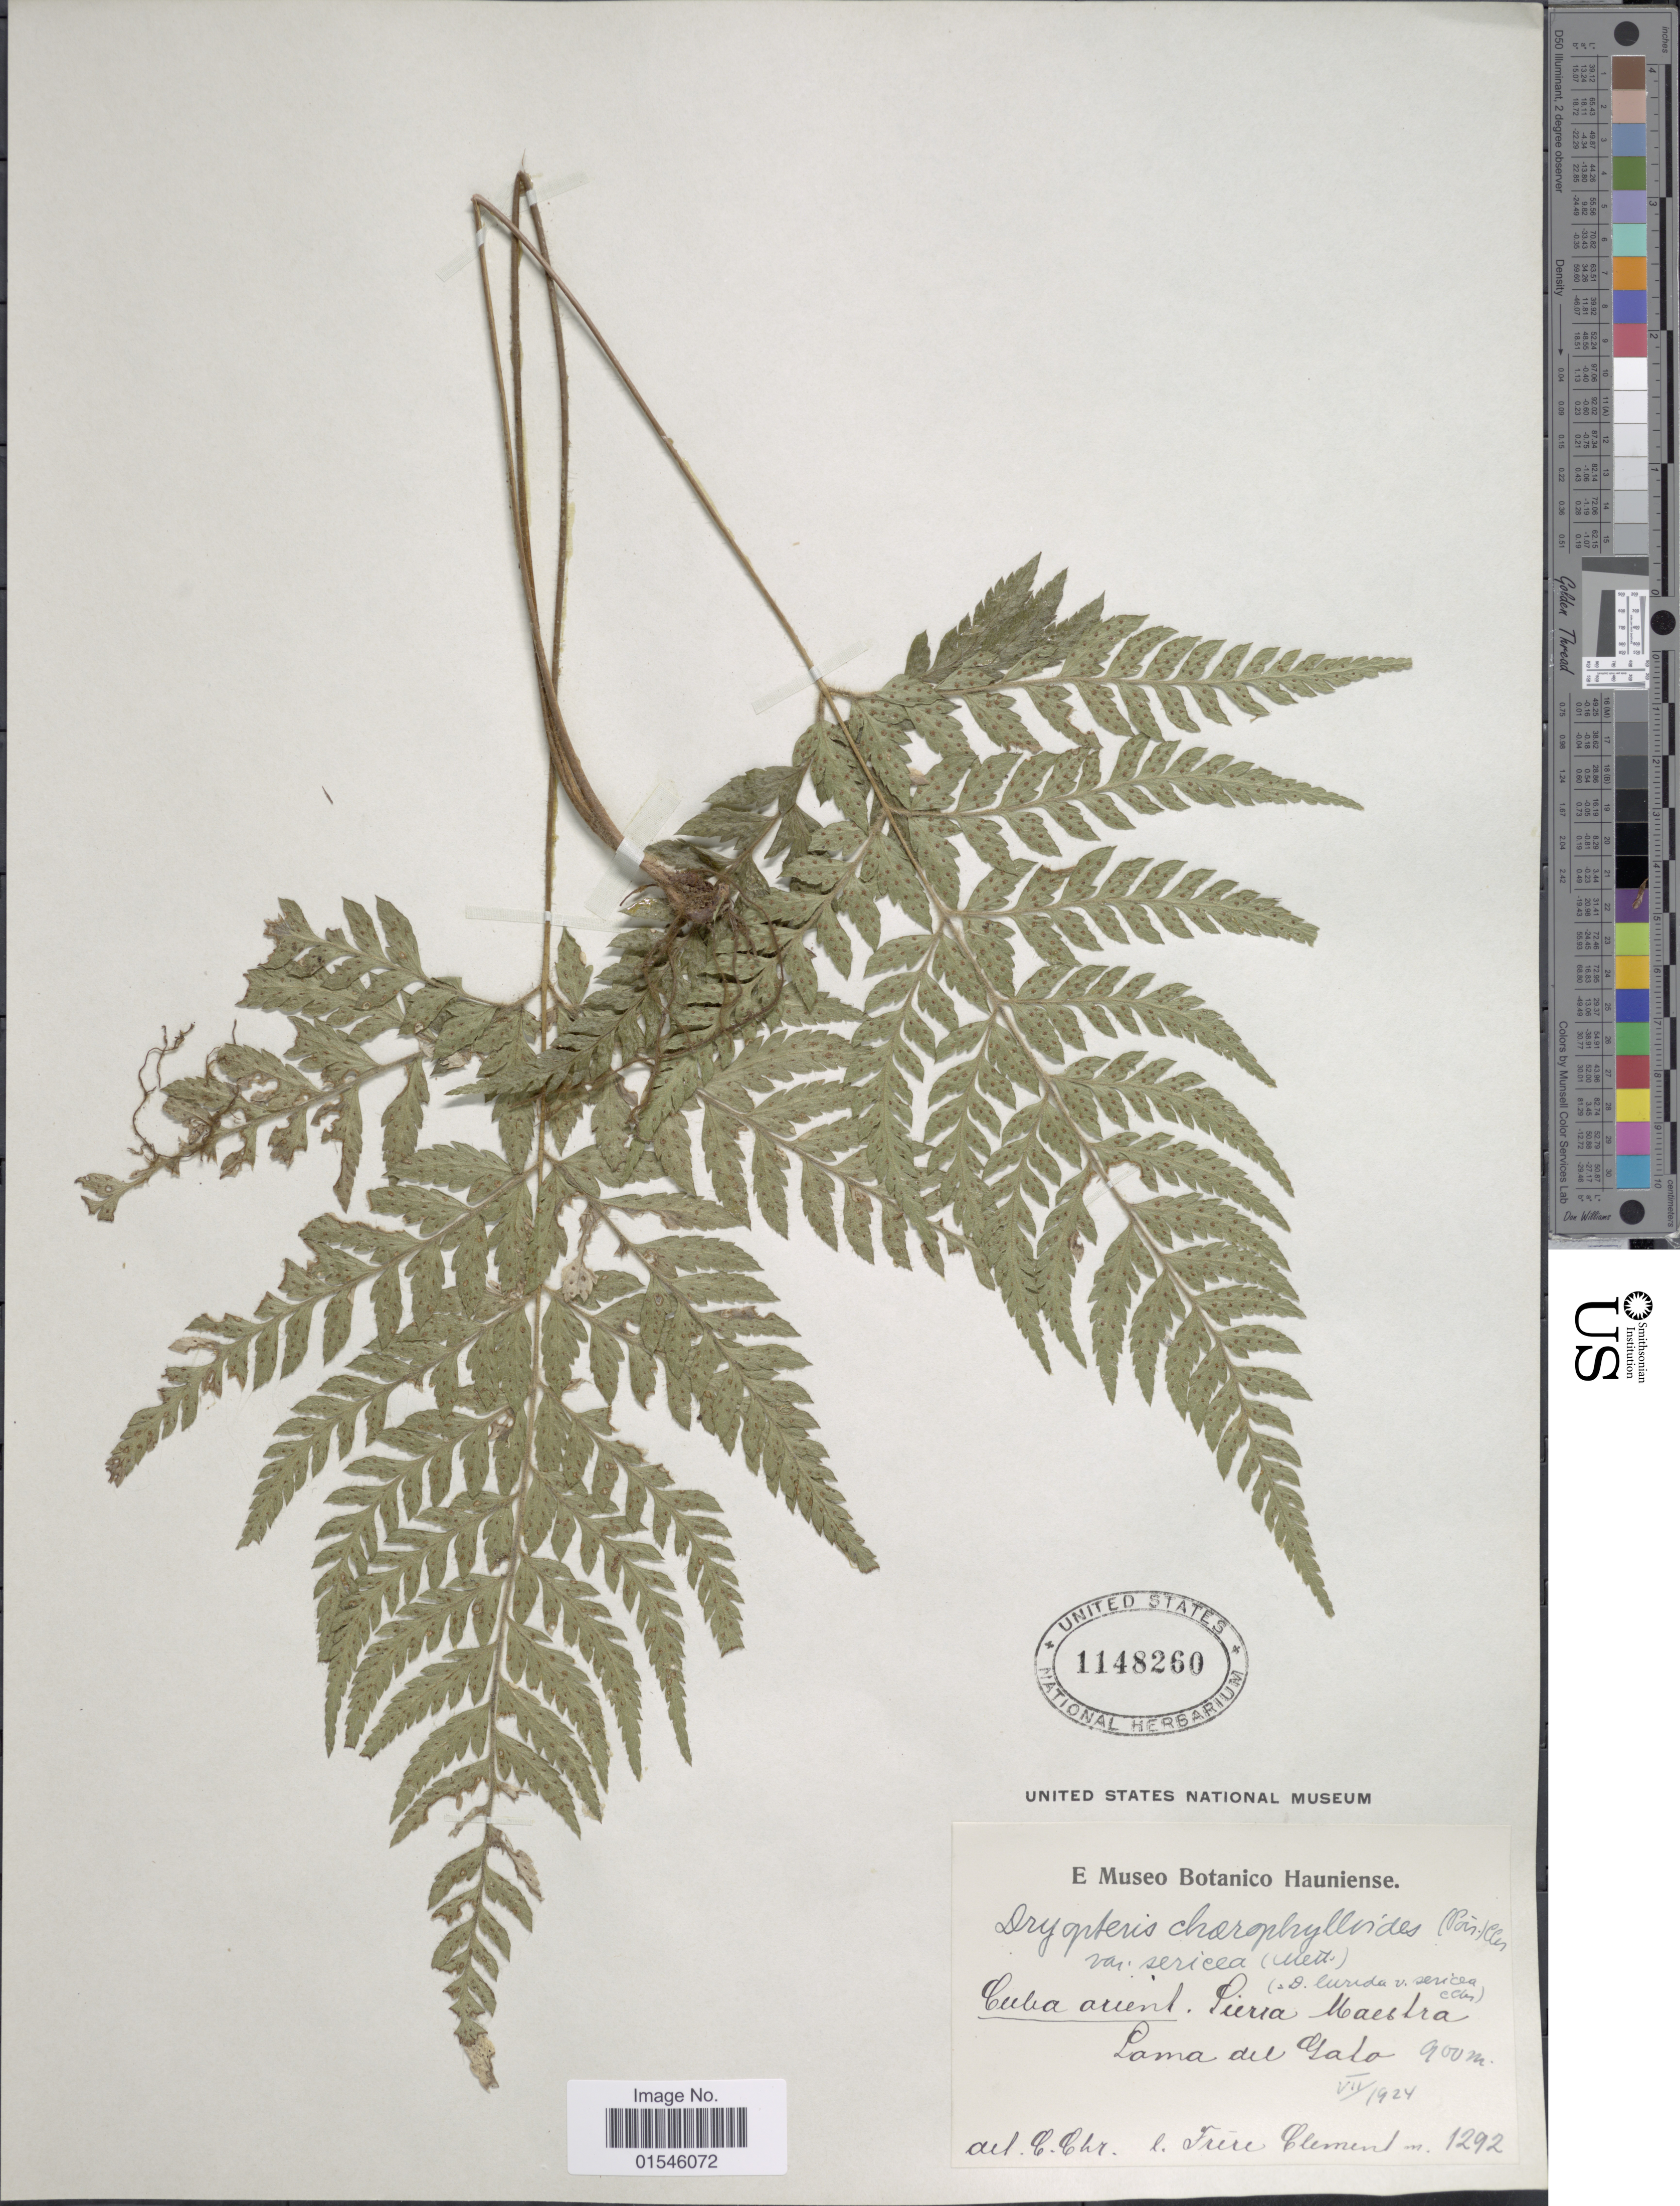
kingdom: Plantae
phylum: Tracheophyta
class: Polypodiopsida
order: Polypodiales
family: Dryopteridaceae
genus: Polystichopsis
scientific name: Polystichopsis chaerophylloides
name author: (Poir.) C.V. Morton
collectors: B. Clement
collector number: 1292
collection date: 1924-07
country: Cuba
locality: Cuba orient, Sierra Maestra Loma del Gato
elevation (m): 900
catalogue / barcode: US 1148260